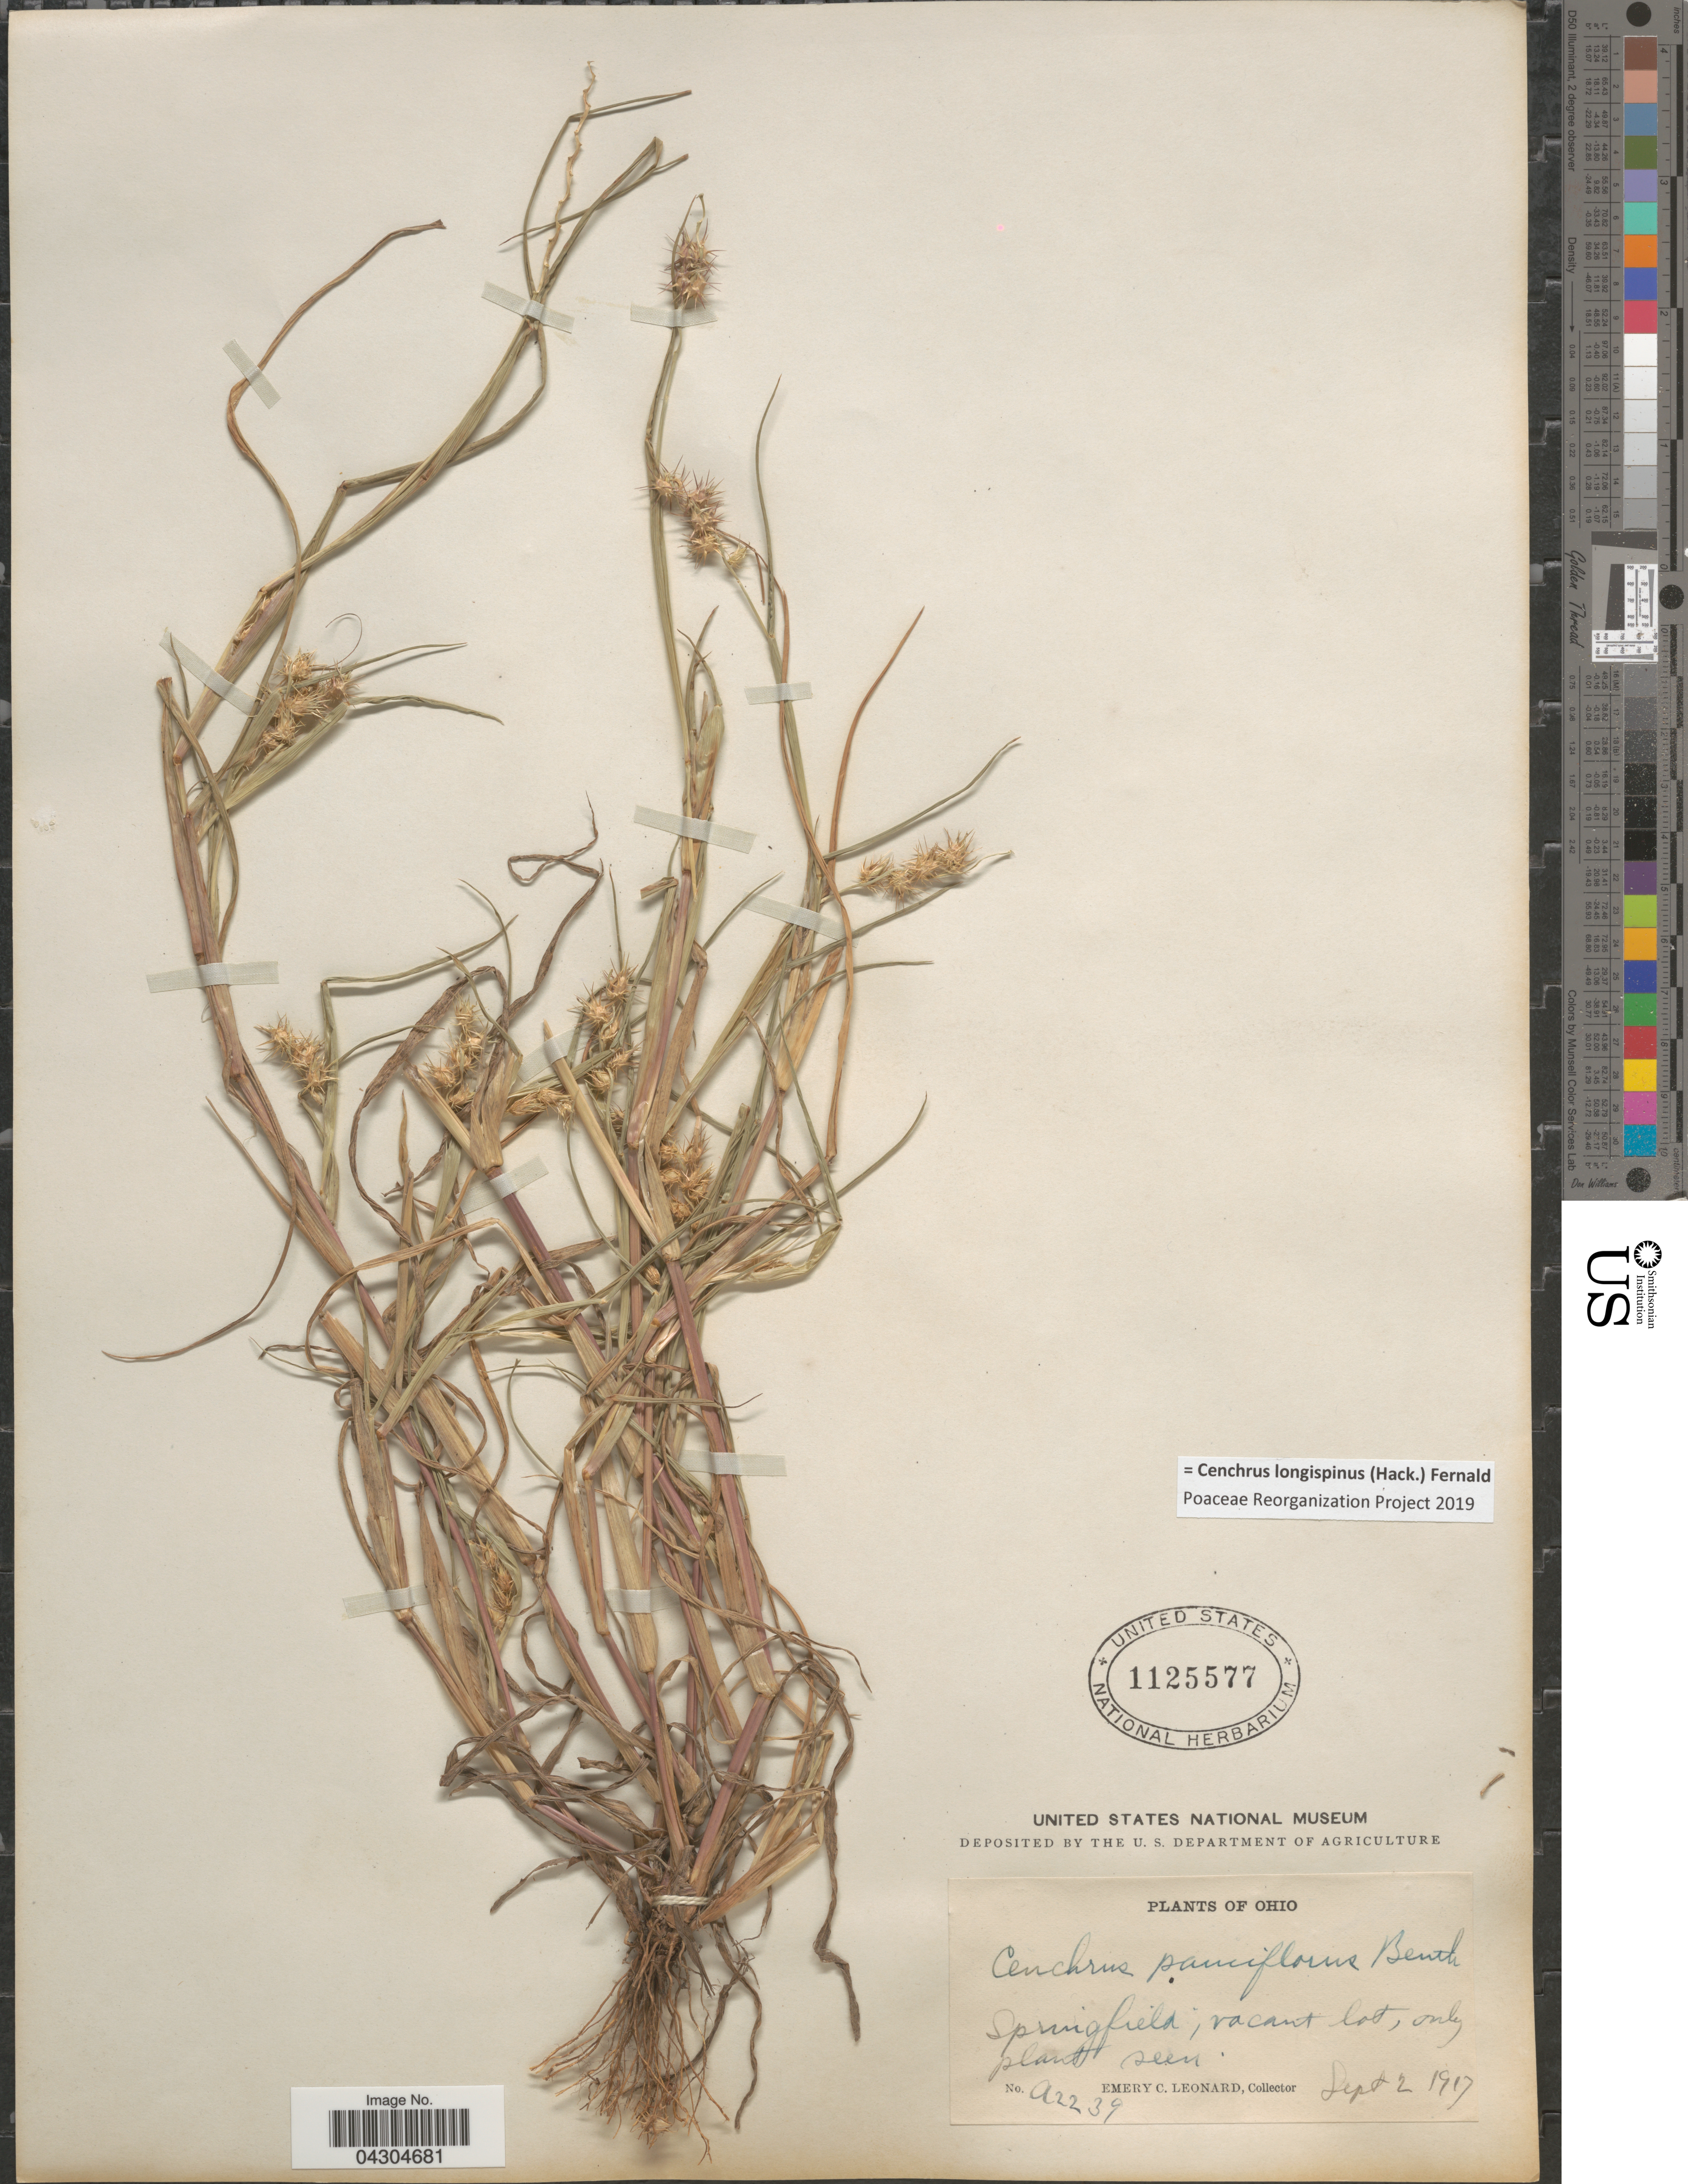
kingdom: Plantae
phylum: Tracheophyta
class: Liliopsida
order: Poales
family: Poaceae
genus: Cenchrus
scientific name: Cenchrus longispinus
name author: (Hack.) Fernald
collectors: E. C. Leonard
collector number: a2239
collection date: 1917-09-02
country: United States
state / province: Ohio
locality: Springfield, vacant lot, only plant seen.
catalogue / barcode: US 1125577